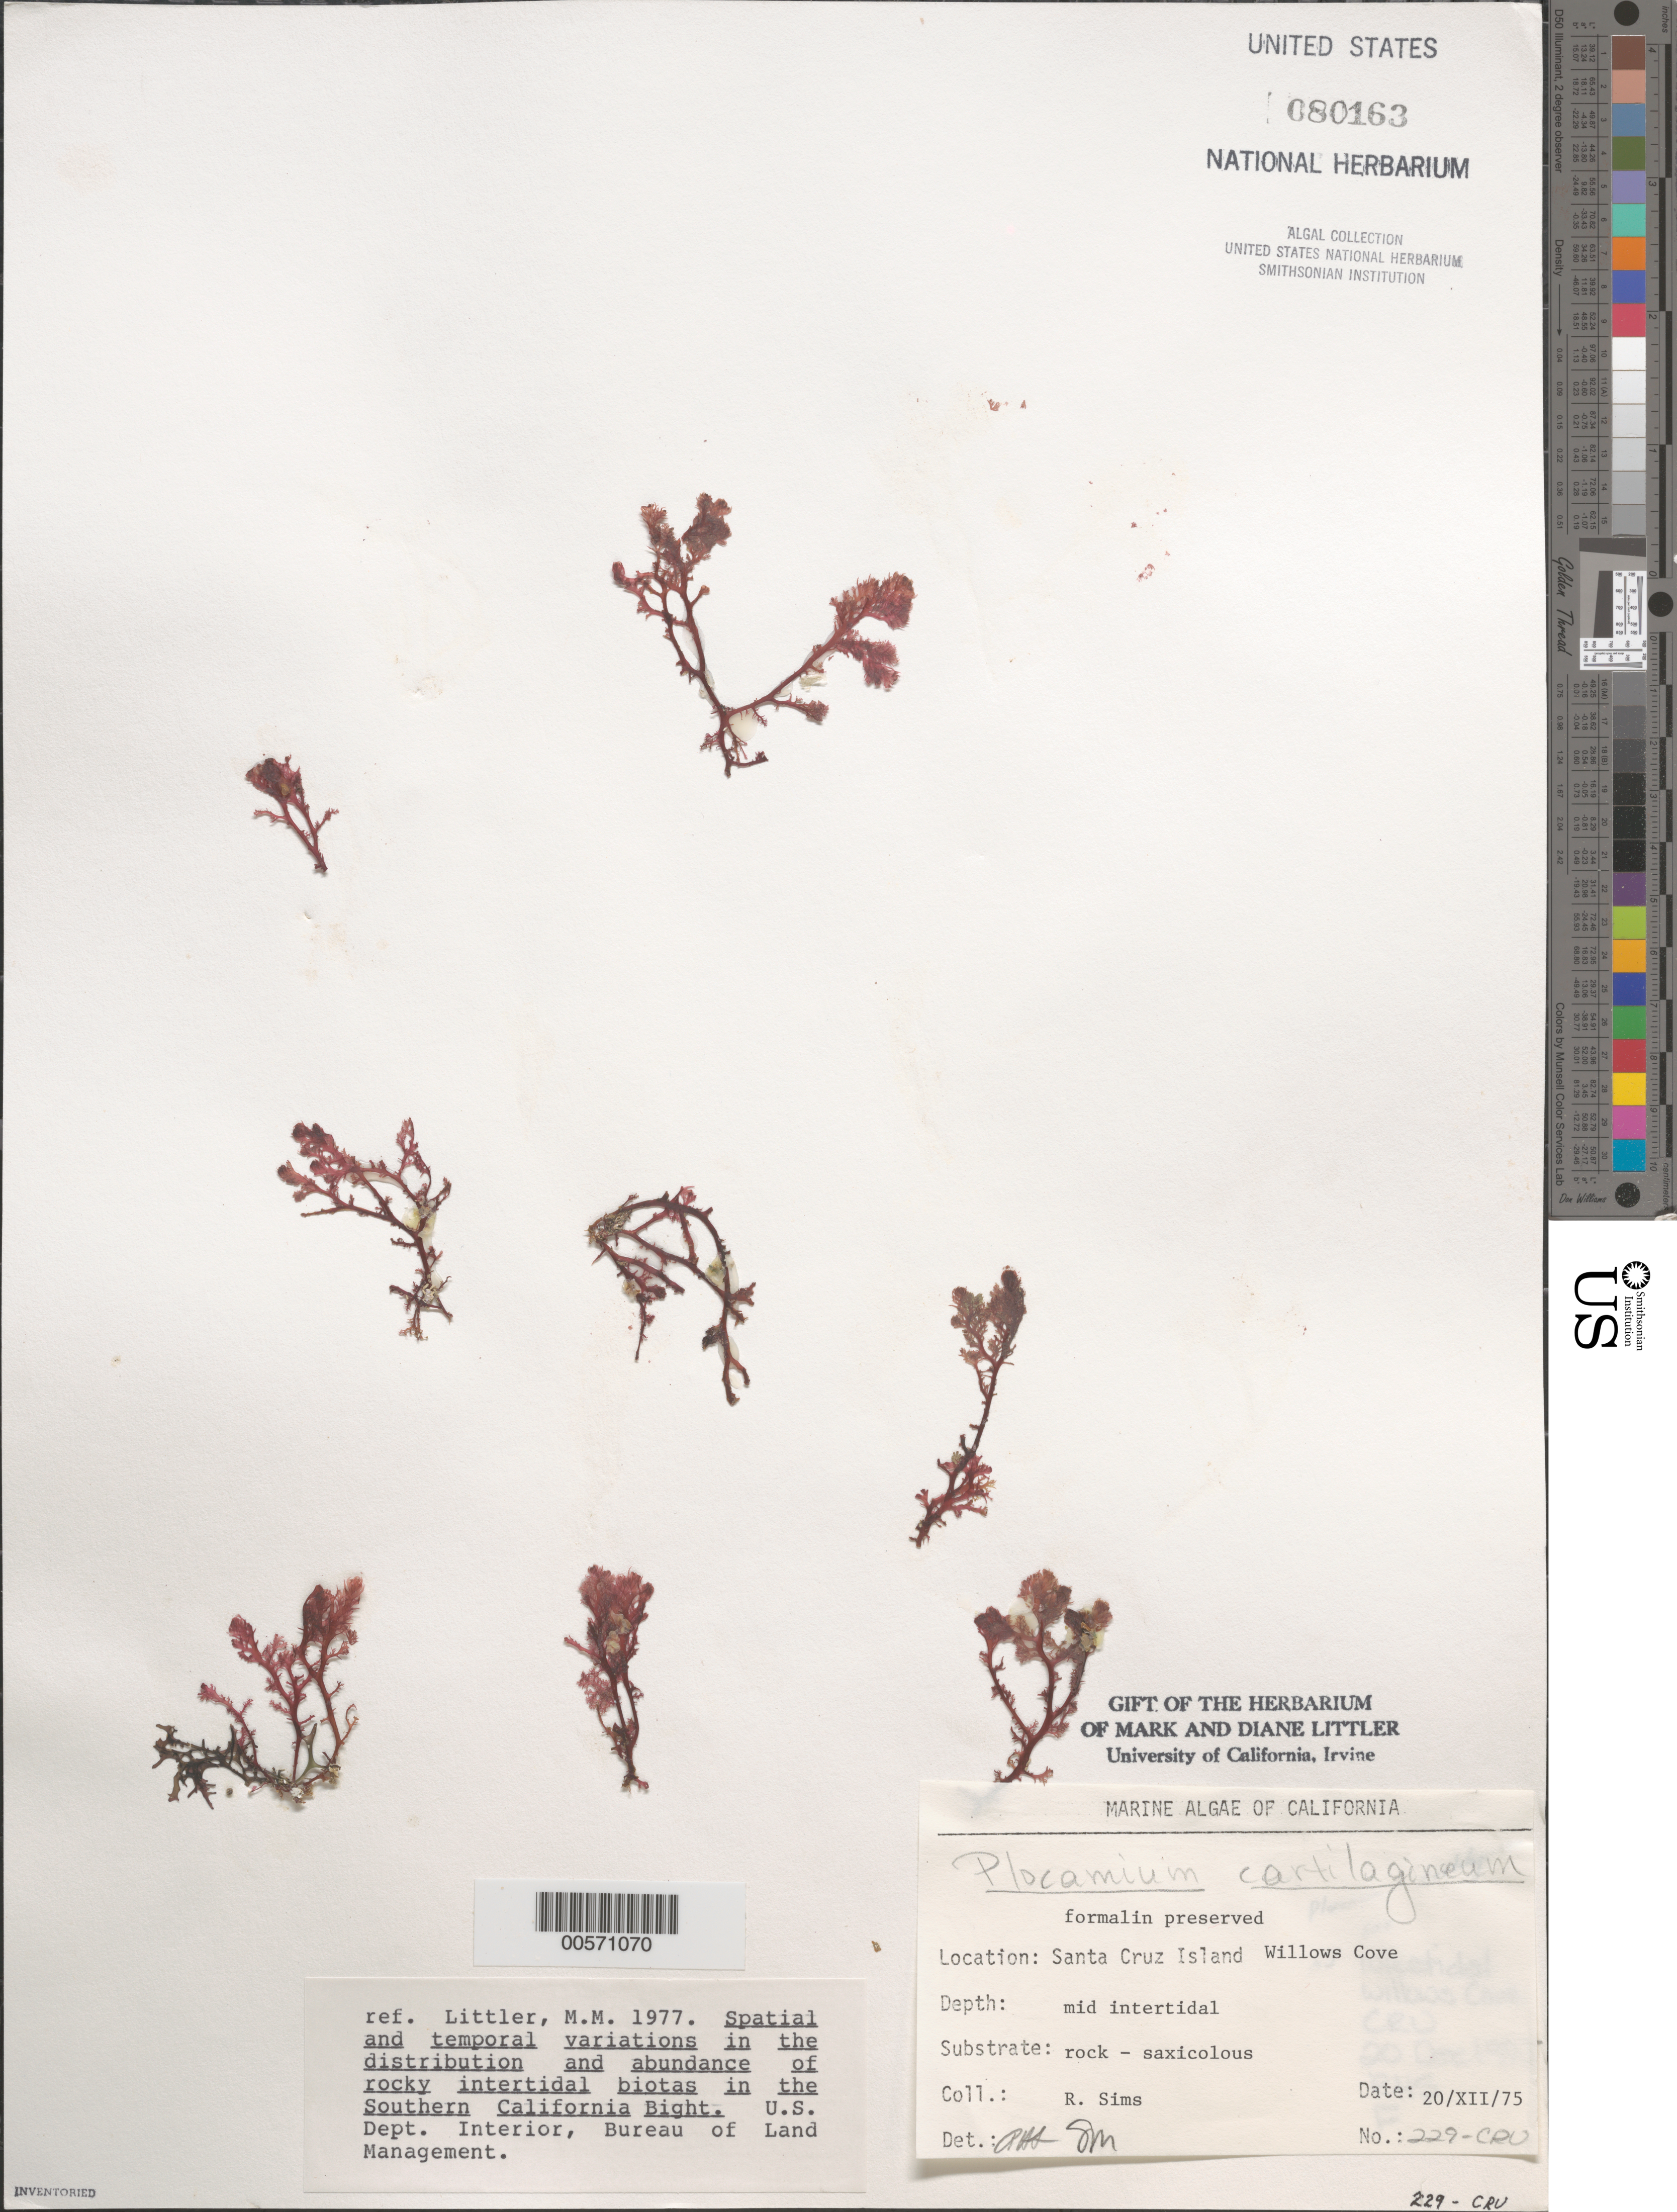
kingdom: Plantae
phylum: Rhodophyta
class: Florideophyceae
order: Plocamiales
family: Plocamiaceae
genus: Plocamium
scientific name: Plocamium cartilagineum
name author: (L.) P.S. Dixon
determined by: Sims, Robert H.; Murray, S. N.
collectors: R. H. Sims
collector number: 229-cru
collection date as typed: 20 Dec 1975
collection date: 1975-12-20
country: United States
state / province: California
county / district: Santa Barbara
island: Santa Cruz Island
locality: Willows Anchorage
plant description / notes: BLM-SOCALBIGHT Rocky Intertidal Survey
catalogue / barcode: US 80163